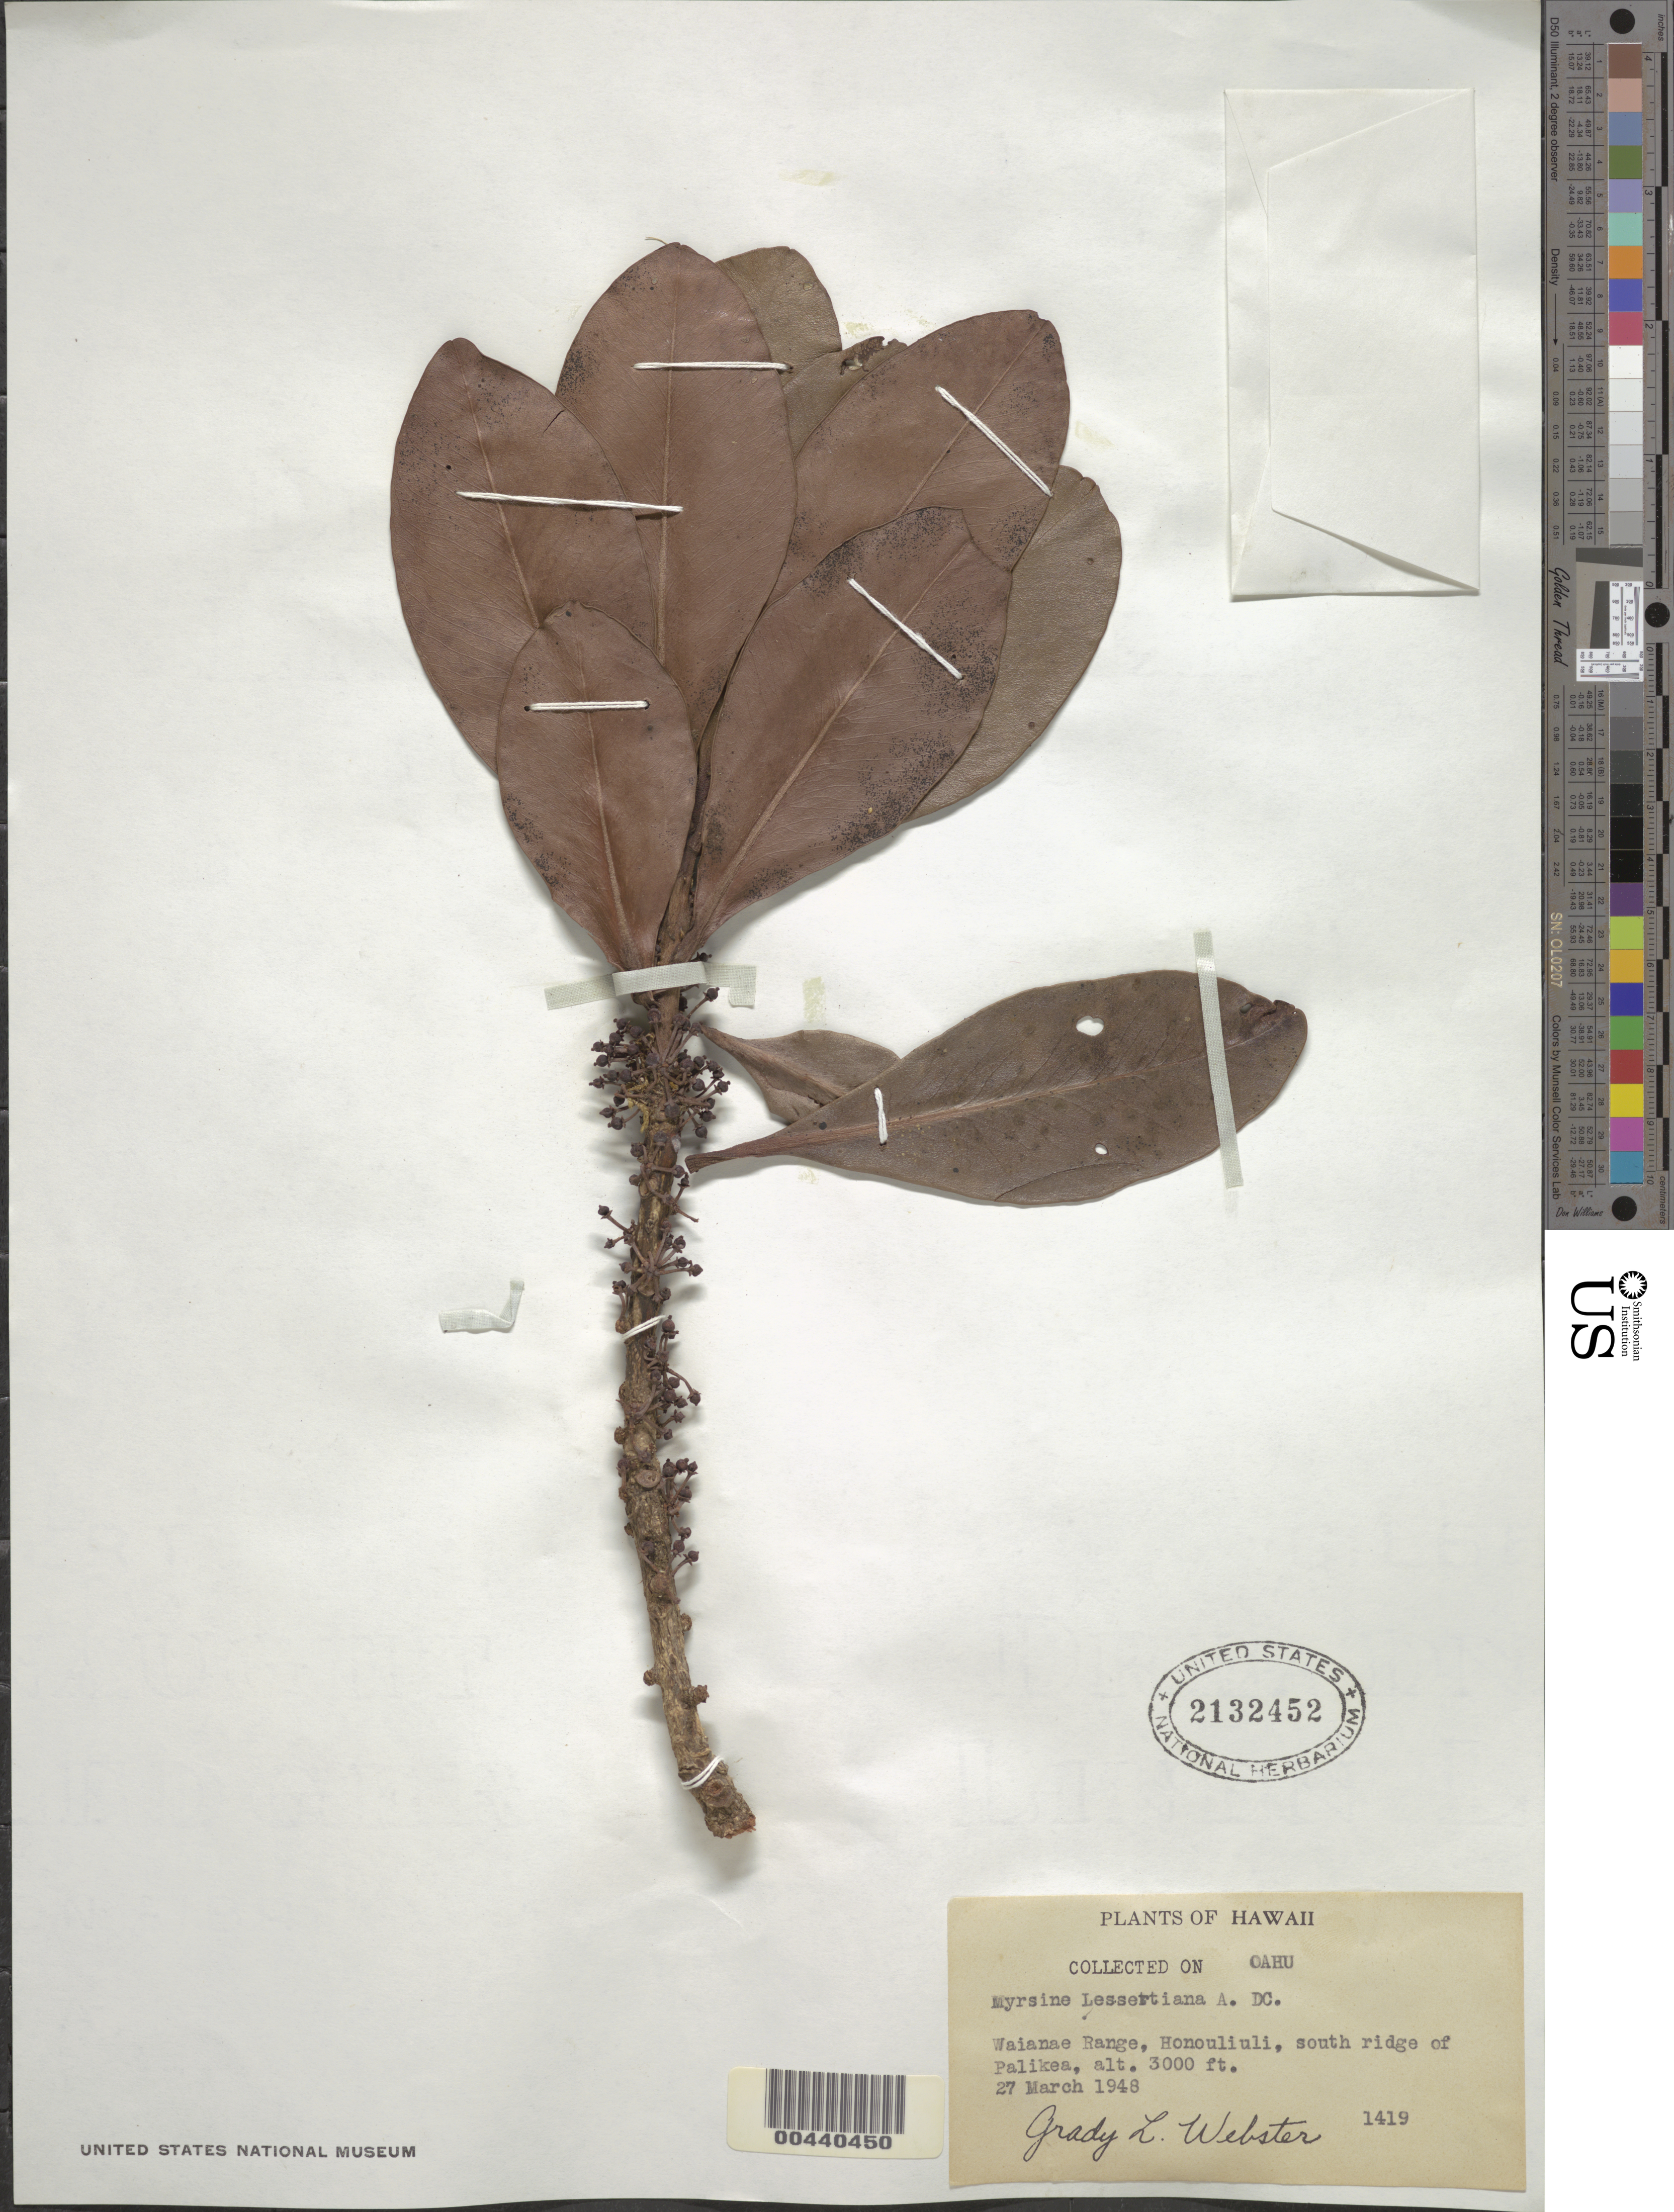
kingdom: Plantae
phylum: Tracheophyta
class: Magnoliopsida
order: Ericales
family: Primulaceae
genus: Myrsine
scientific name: Myrsine lessertiana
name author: A. DC.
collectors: G. L. Webster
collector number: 1419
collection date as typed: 27 Mar 1948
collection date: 1948-03-27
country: United States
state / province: Hawaii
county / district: Honolulu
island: Oahu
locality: Waianae Range, Honouliuli, south ridge of Palikea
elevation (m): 914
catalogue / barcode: US 2132452